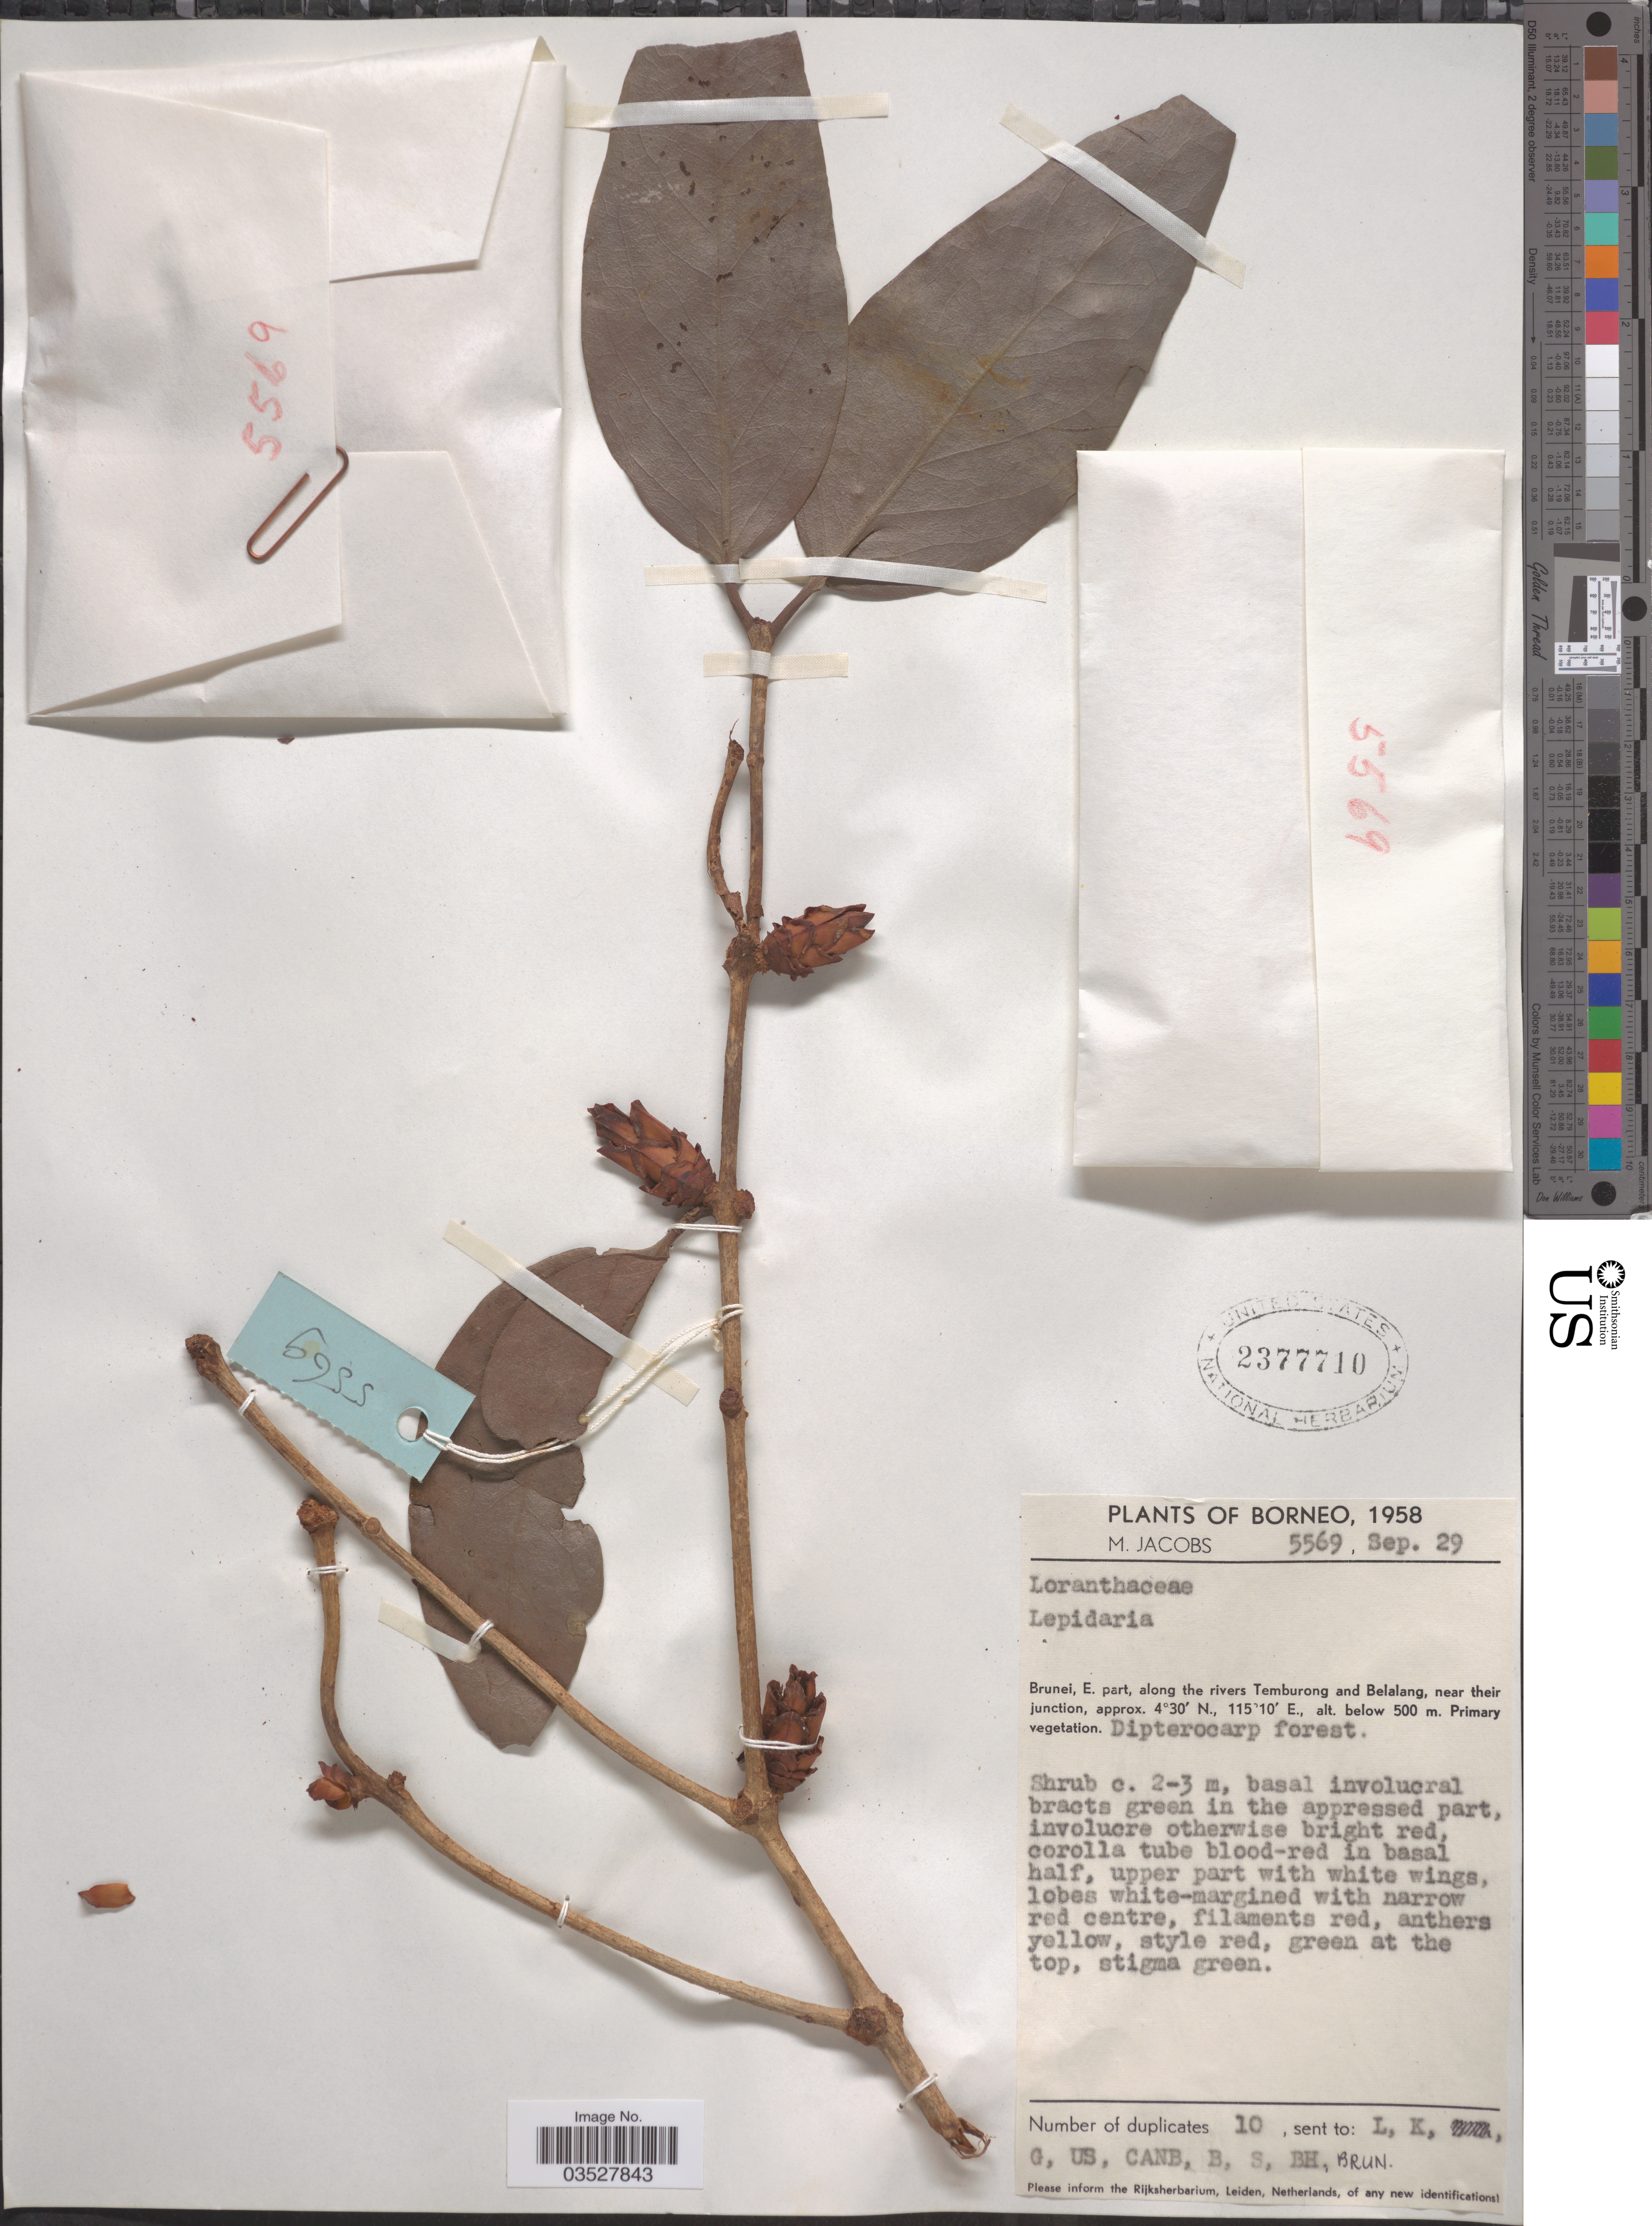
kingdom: Plantae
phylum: Tracheophyta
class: Magnoliopsida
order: Santalales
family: Loranthaceae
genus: Lepidaria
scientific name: Lepidaria pulchella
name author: Danser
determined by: Barlow, B.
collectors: M. Jacobs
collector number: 5569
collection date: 1958-09-29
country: Brunei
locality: Borneo. Brunei, E. part, along the rivers Temburong and Belalang, near their junction.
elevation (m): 500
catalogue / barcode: US 2377710